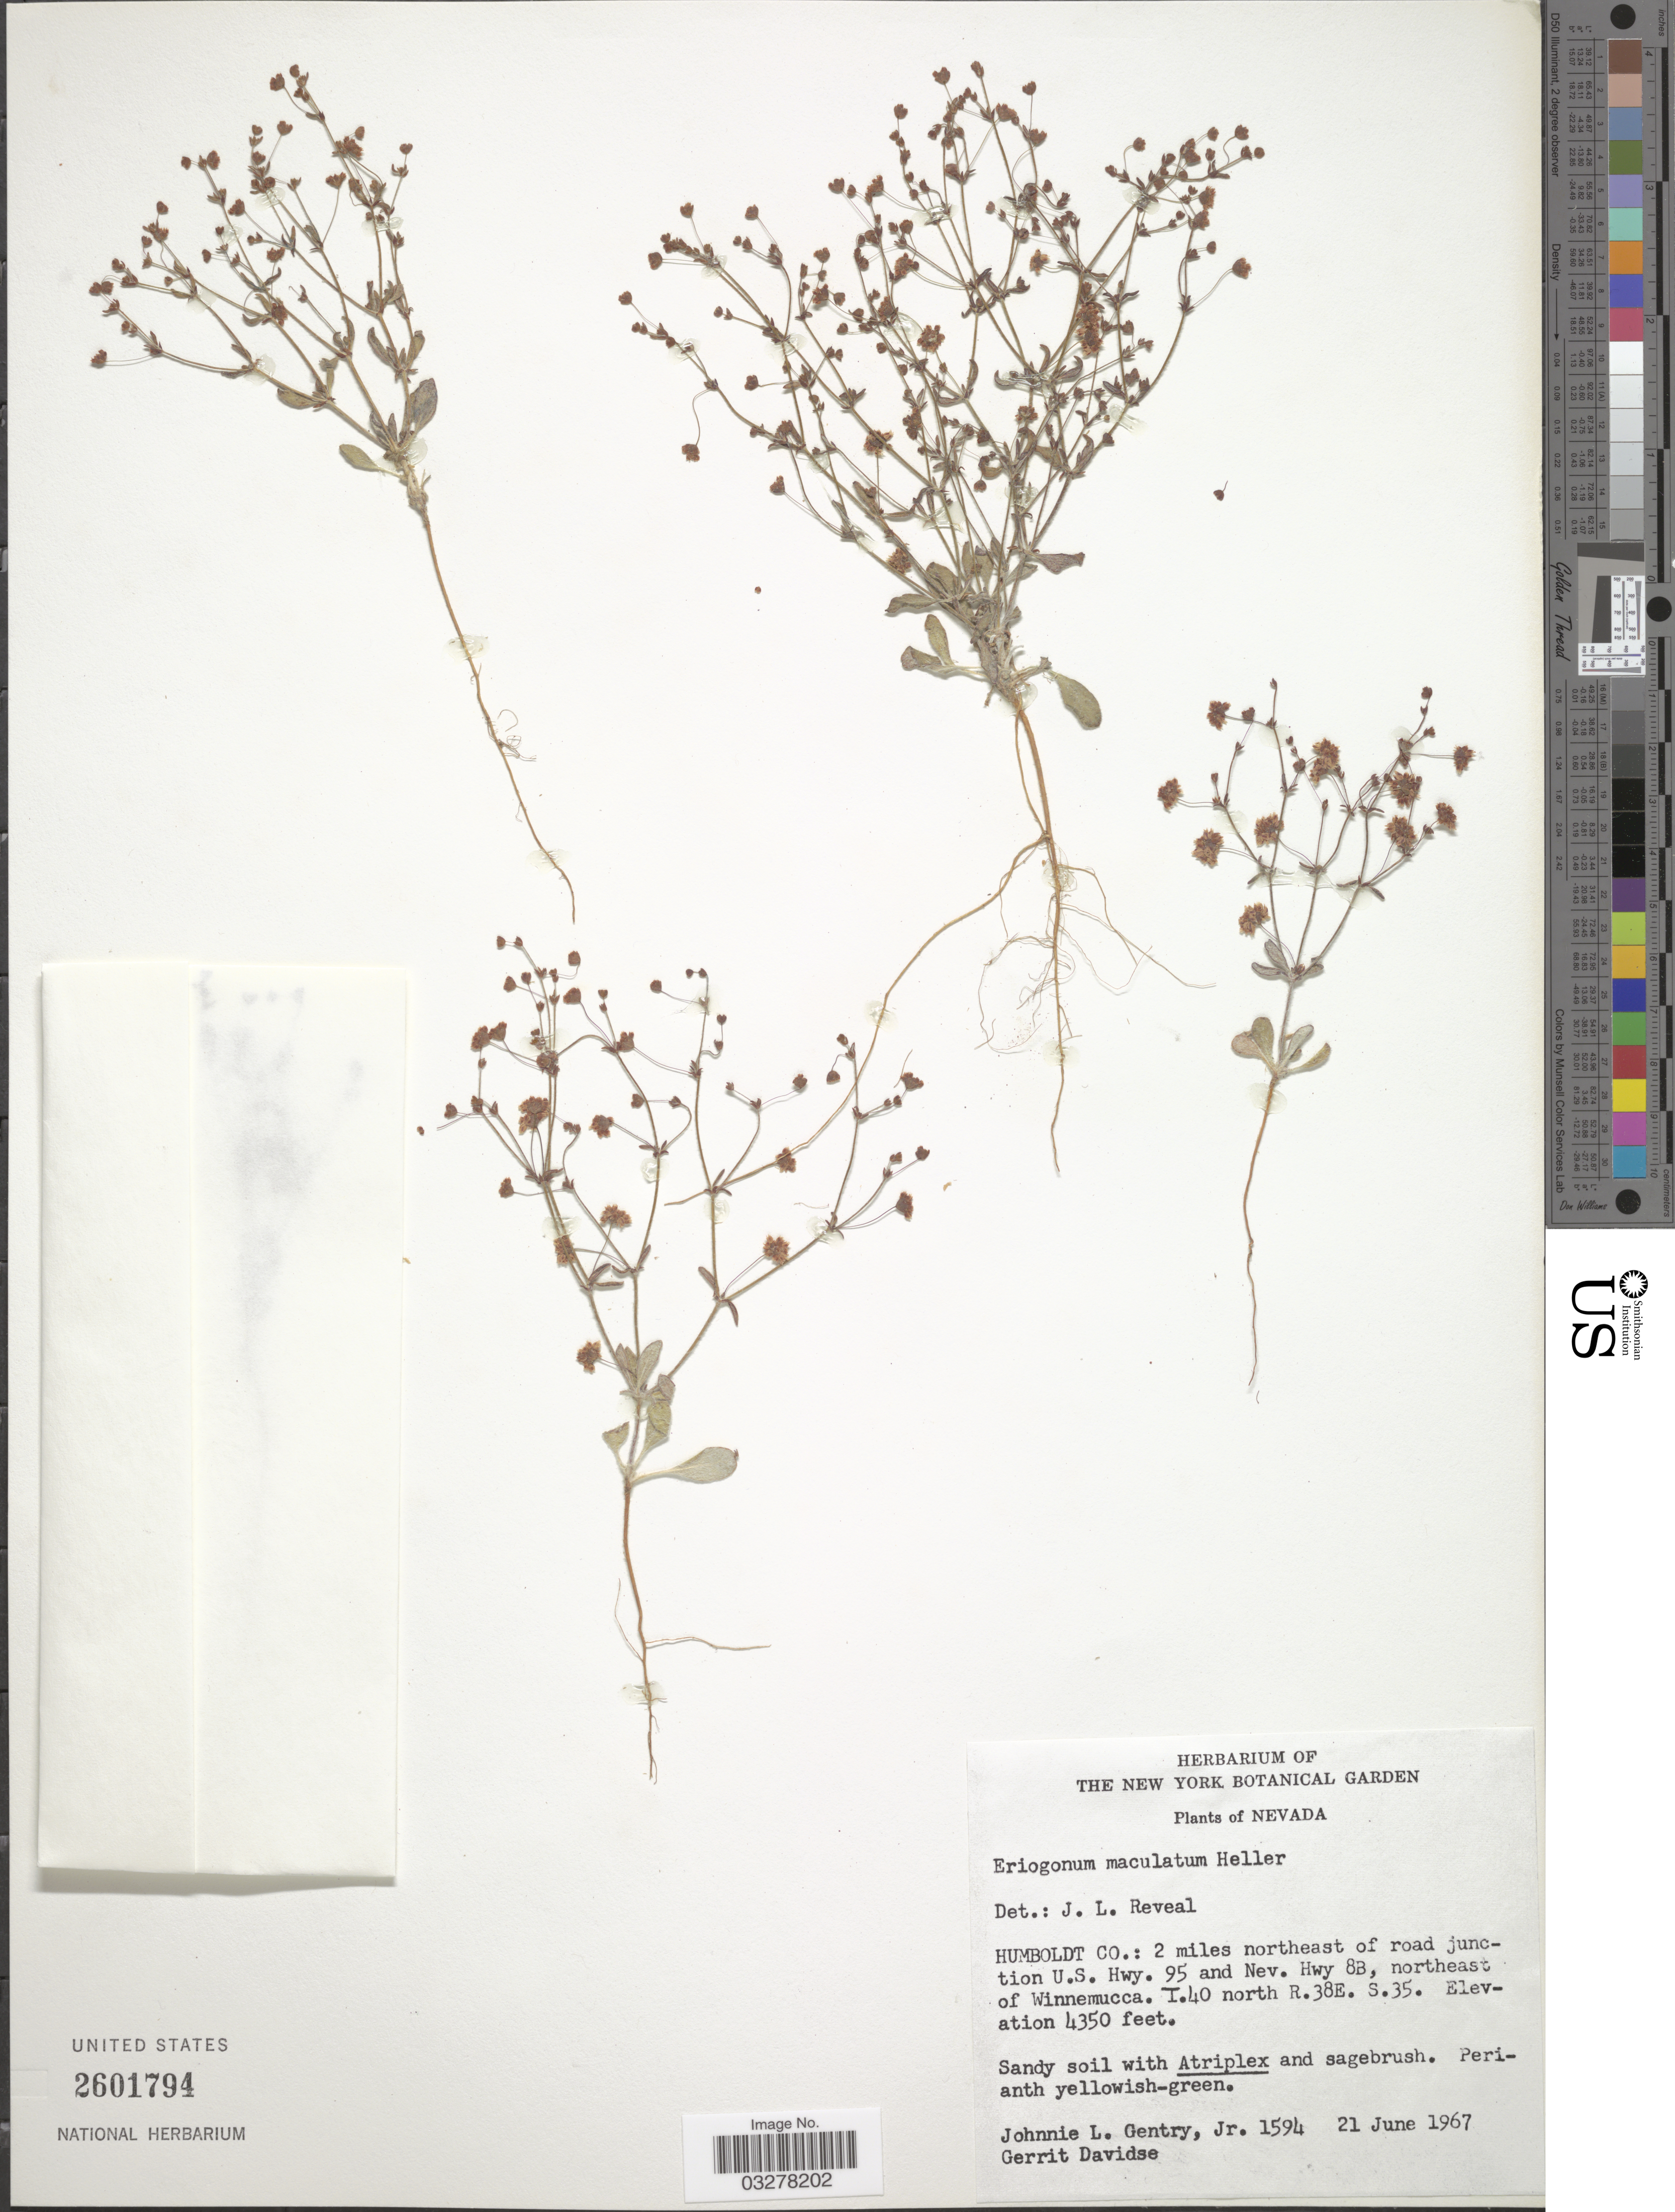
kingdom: Plantae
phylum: Tracheophyta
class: Magnoliopsida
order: Caryophyllales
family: Polygonaceae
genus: Eriogonum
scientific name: Eriogonum maculatum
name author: A. Heller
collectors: J. L. Gentry & G. Davidse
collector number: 1594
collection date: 1967-06-21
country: United States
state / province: Nevada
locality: Humboldt Co.: 2 miles northeast of road junction U.S. Hwy. 95 and Nev. Hwy 8B, northeast of Winnemucca. T.40 north R.38E. S.35.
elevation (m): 1326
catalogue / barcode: US 2601794